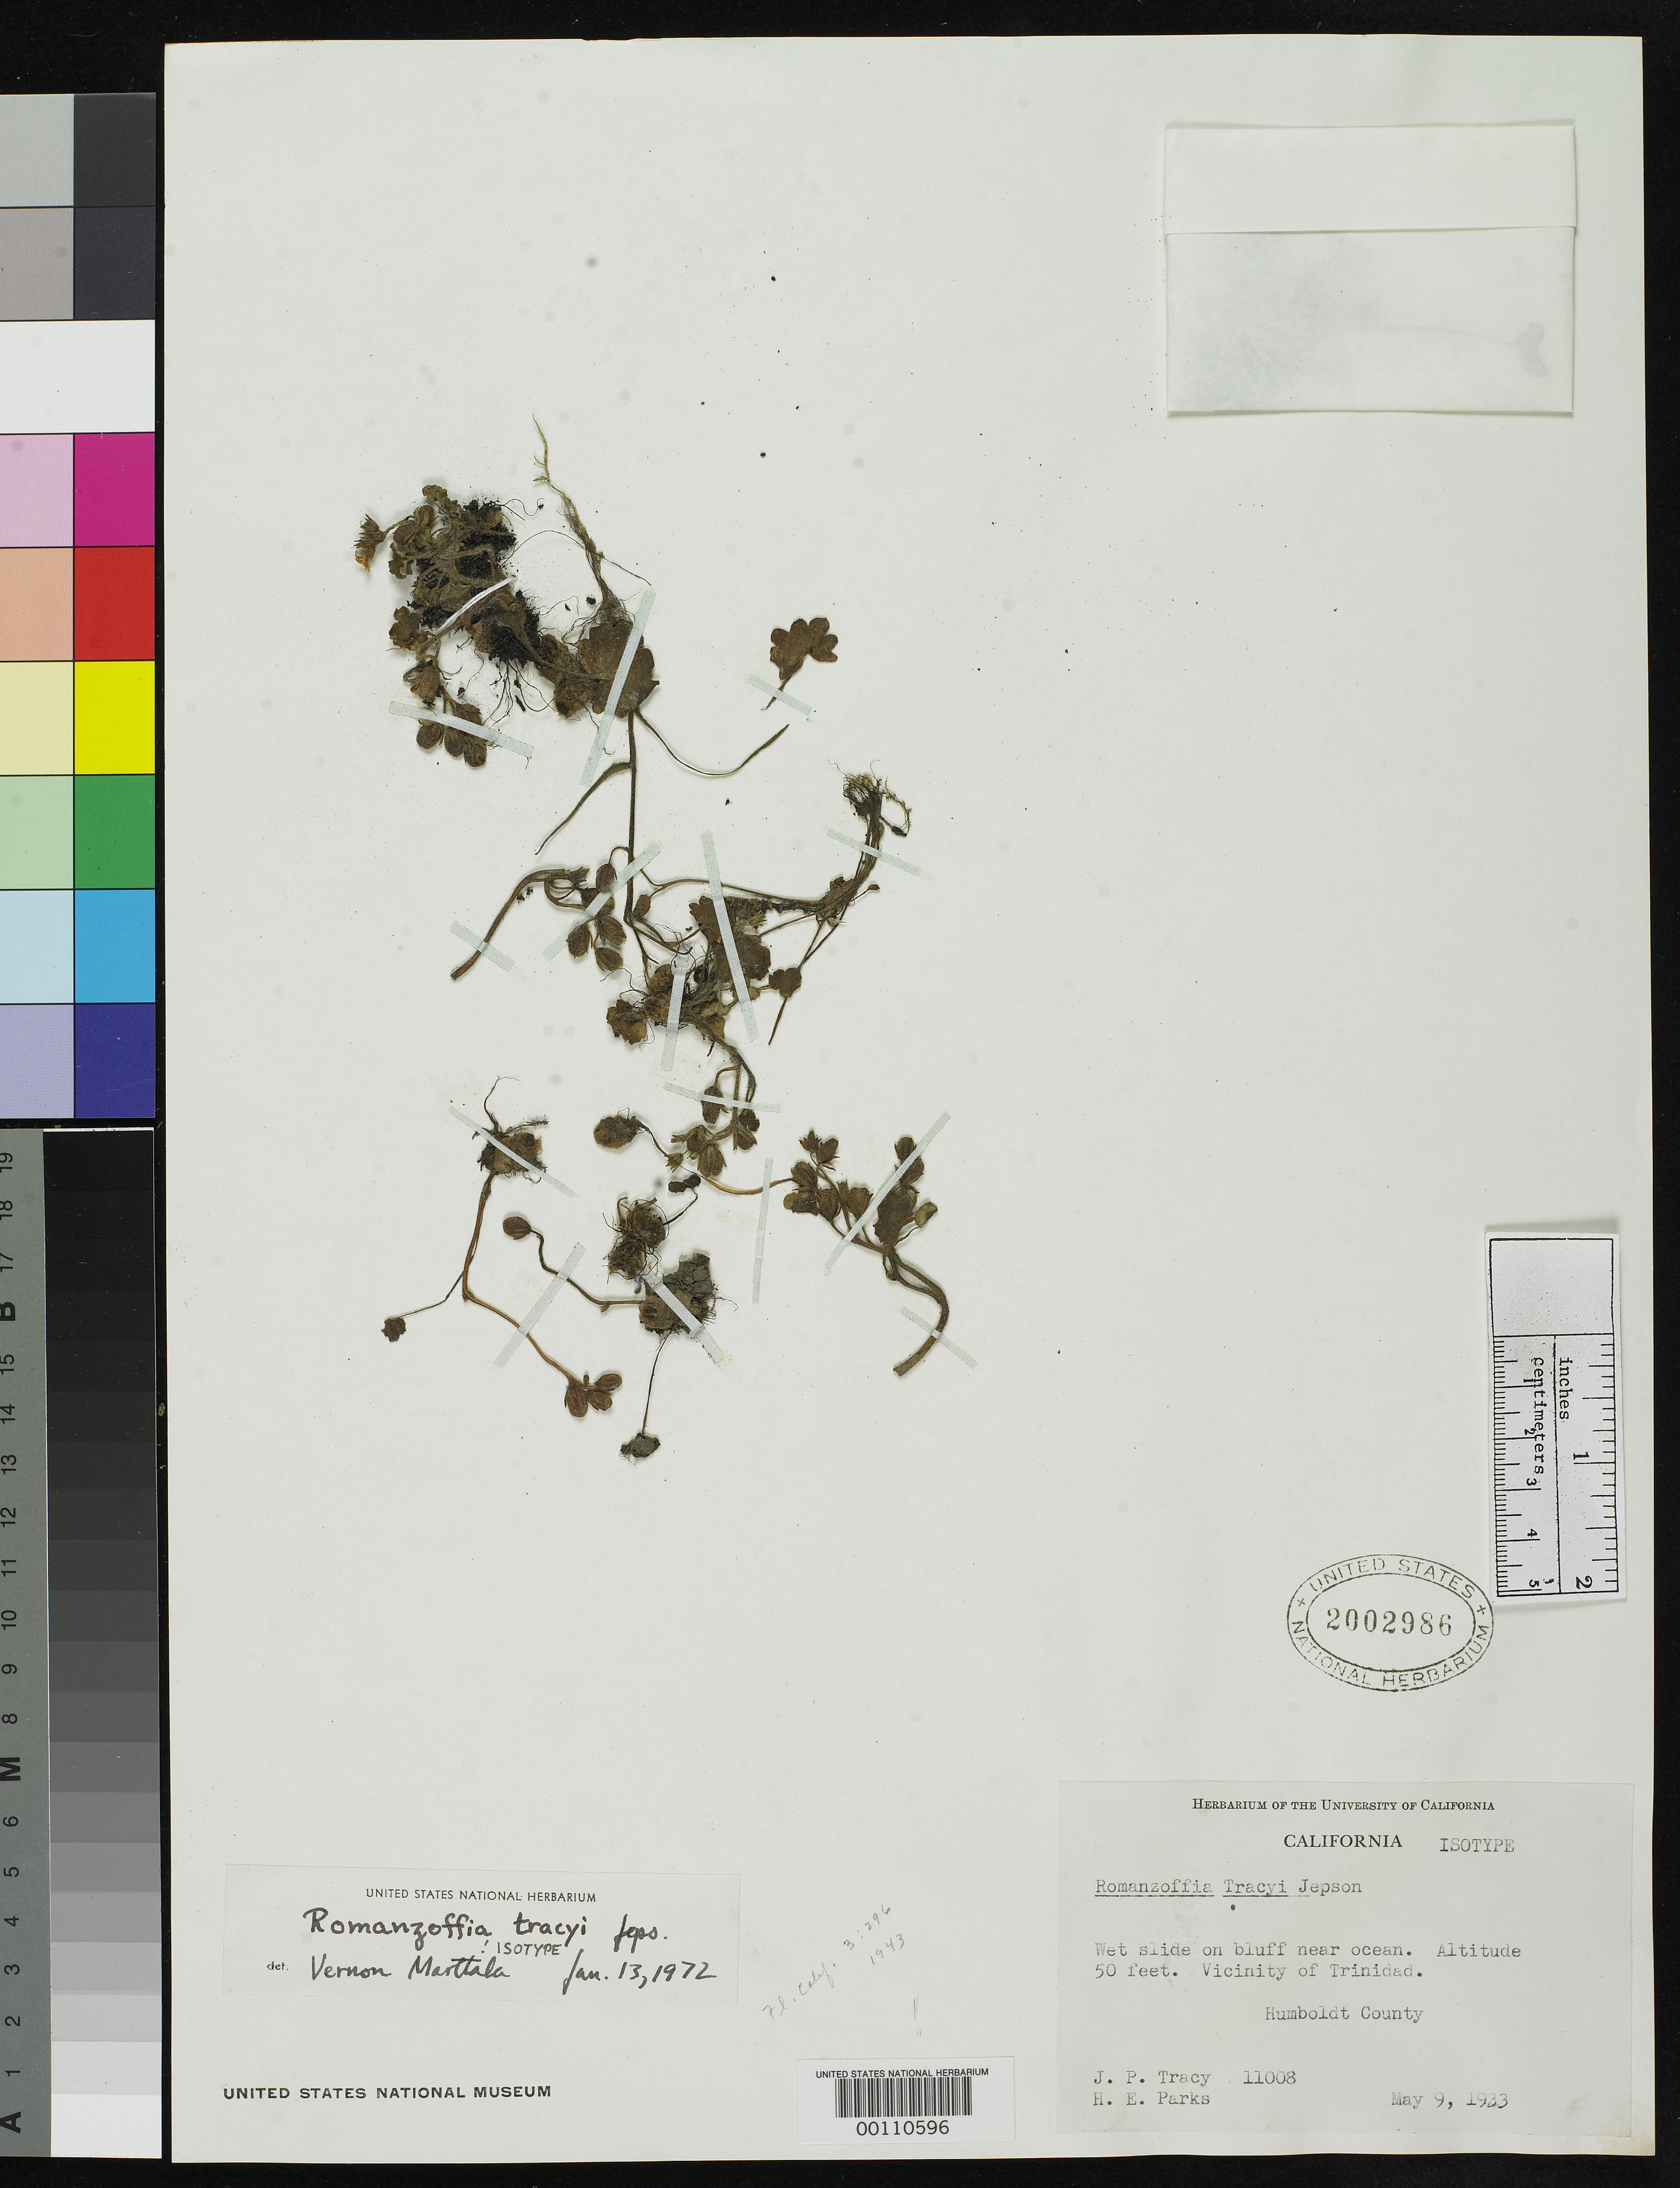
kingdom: Plantae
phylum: Tracheophyta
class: Magnoliopsida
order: Boraginales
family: Hydrophyllaceae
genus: Romanzoffia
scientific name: Romanzoffia tracyi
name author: Jeps.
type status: Isotype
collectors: J. Tracy & H. E. Parks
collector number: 11008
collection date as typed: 09 May 1933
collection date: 1933-05-09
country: United States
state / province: California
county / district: Humboldt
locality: Vicinity of Trinidad.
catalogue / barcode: US 2002986